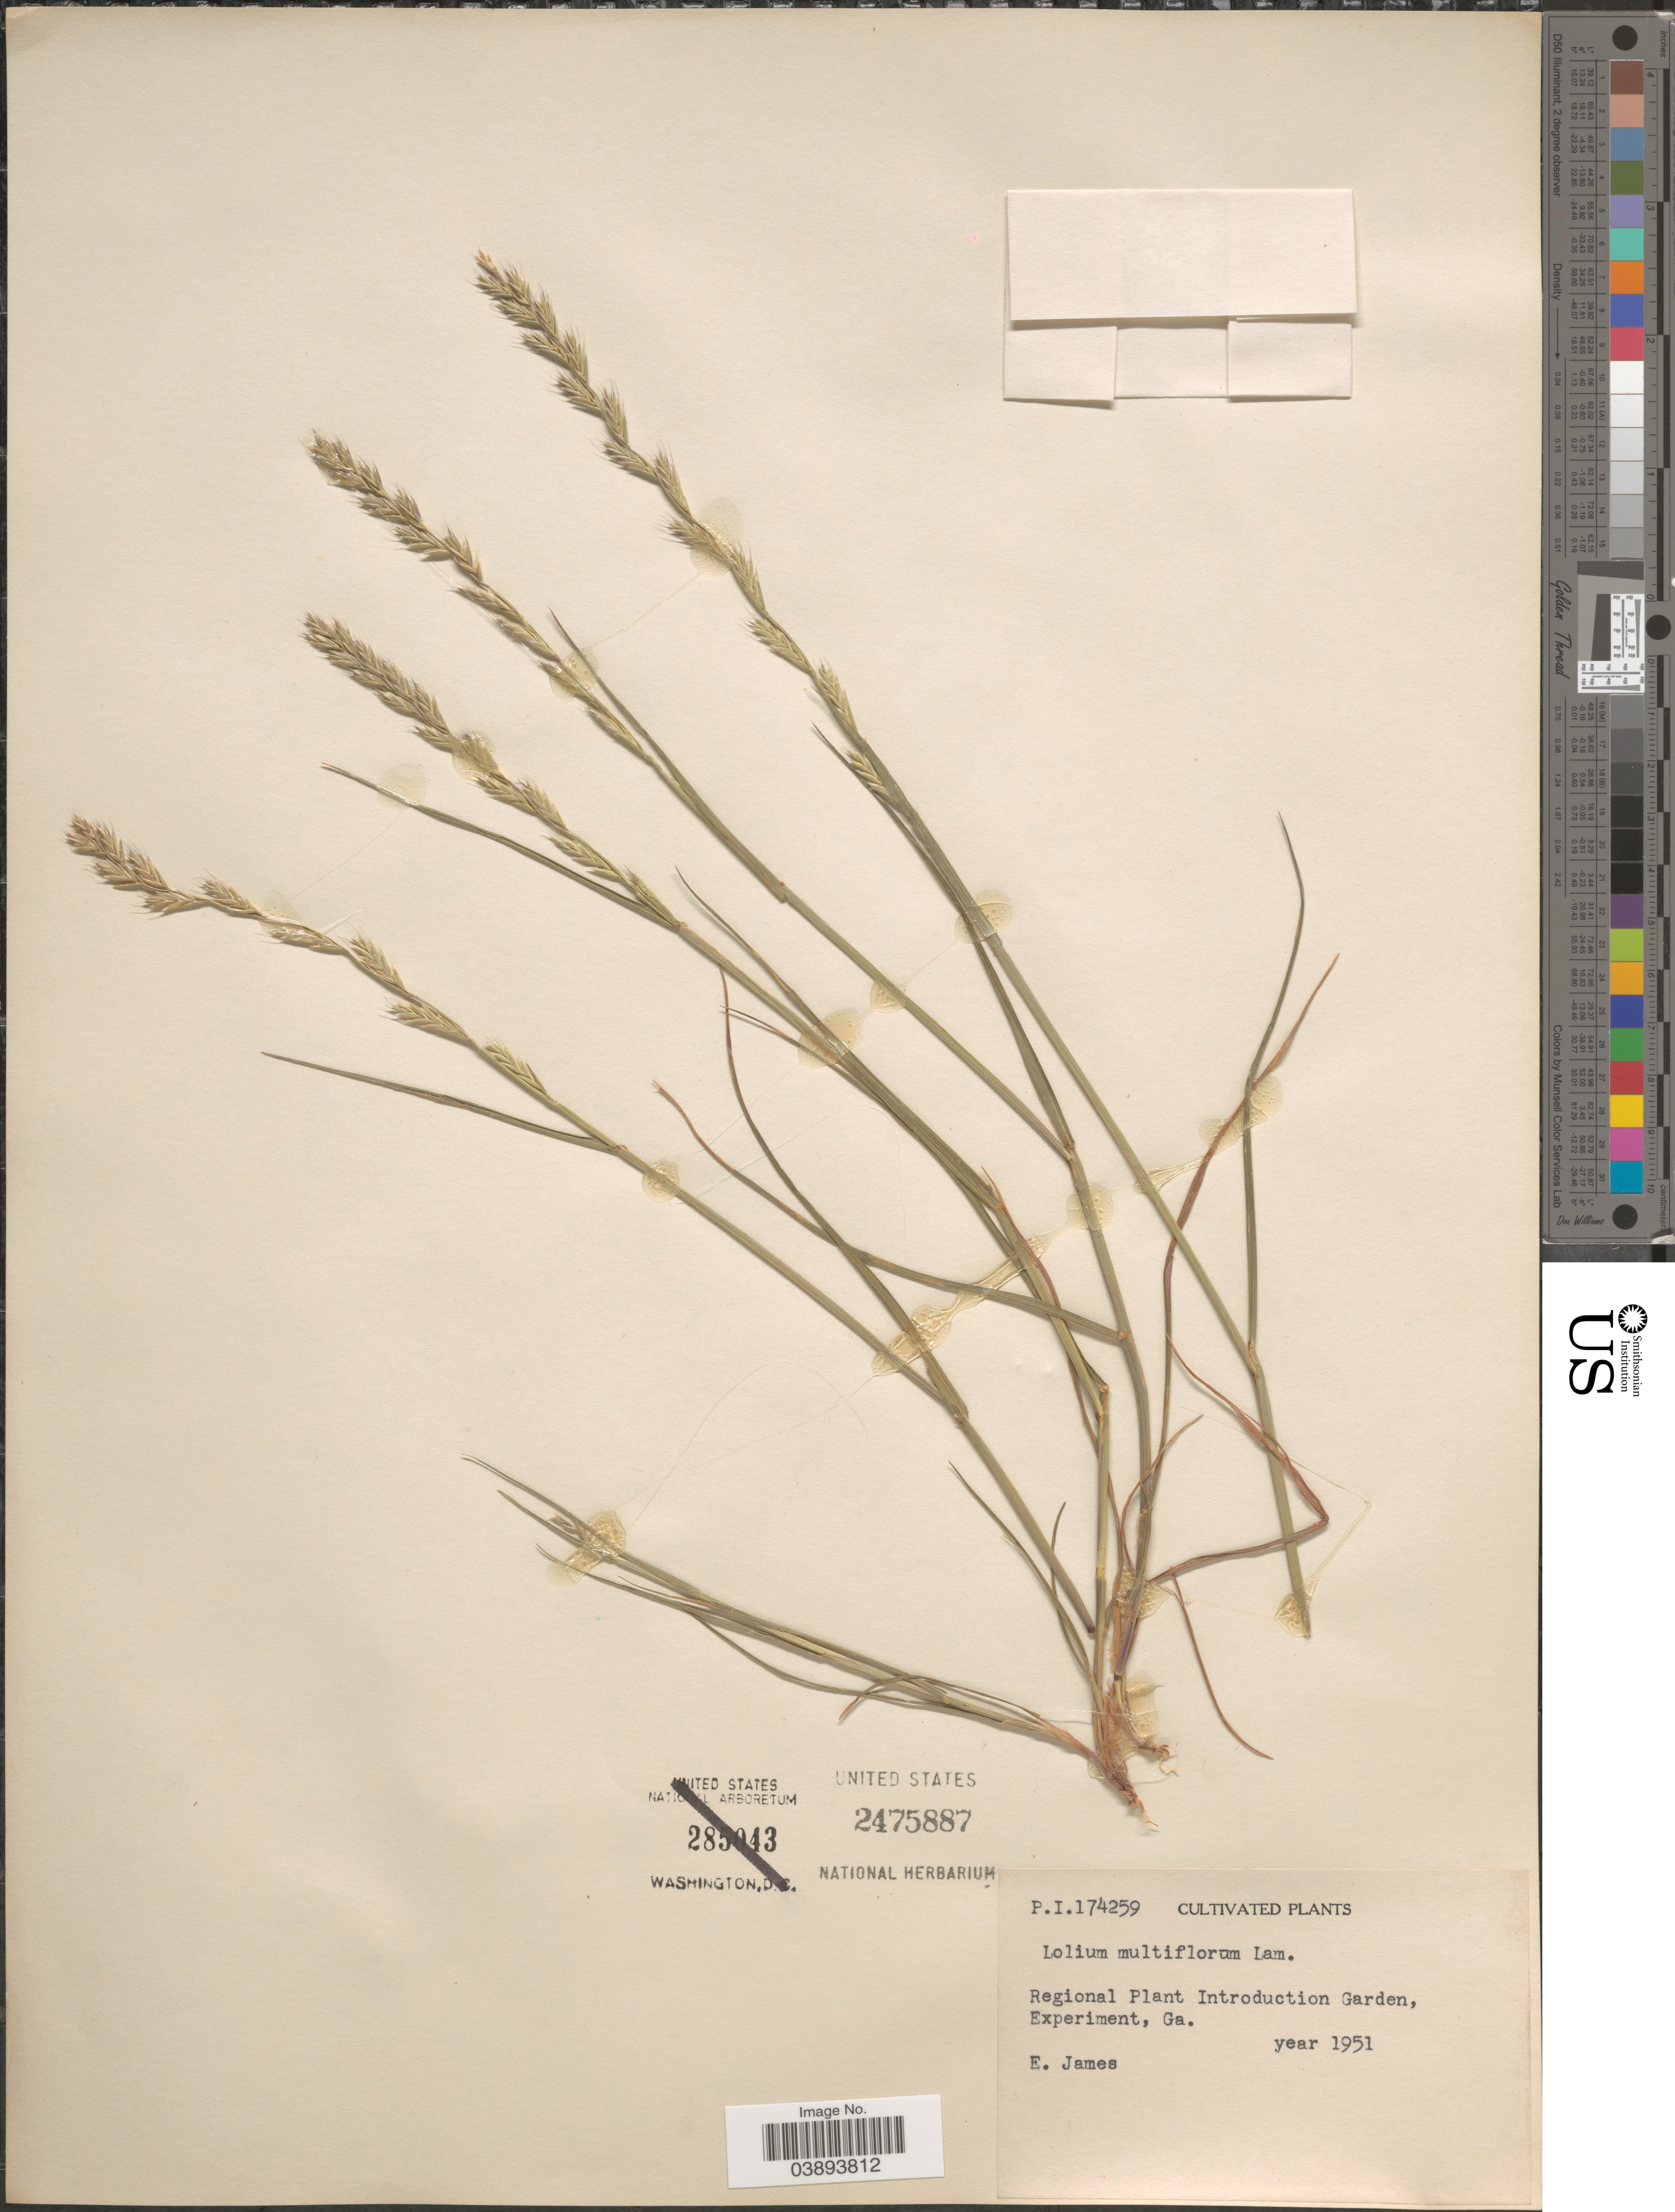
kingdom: Plantae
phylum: Tracheophyta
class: Liliopsida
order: Poales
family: Poaceae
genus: Lolium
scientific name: Lolium multiflorum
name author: Lam.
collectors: E. James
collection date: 1951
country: United States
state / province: Georgia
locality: Regional Plant Introduction Garden, Experiment.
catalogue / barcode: US 2475887